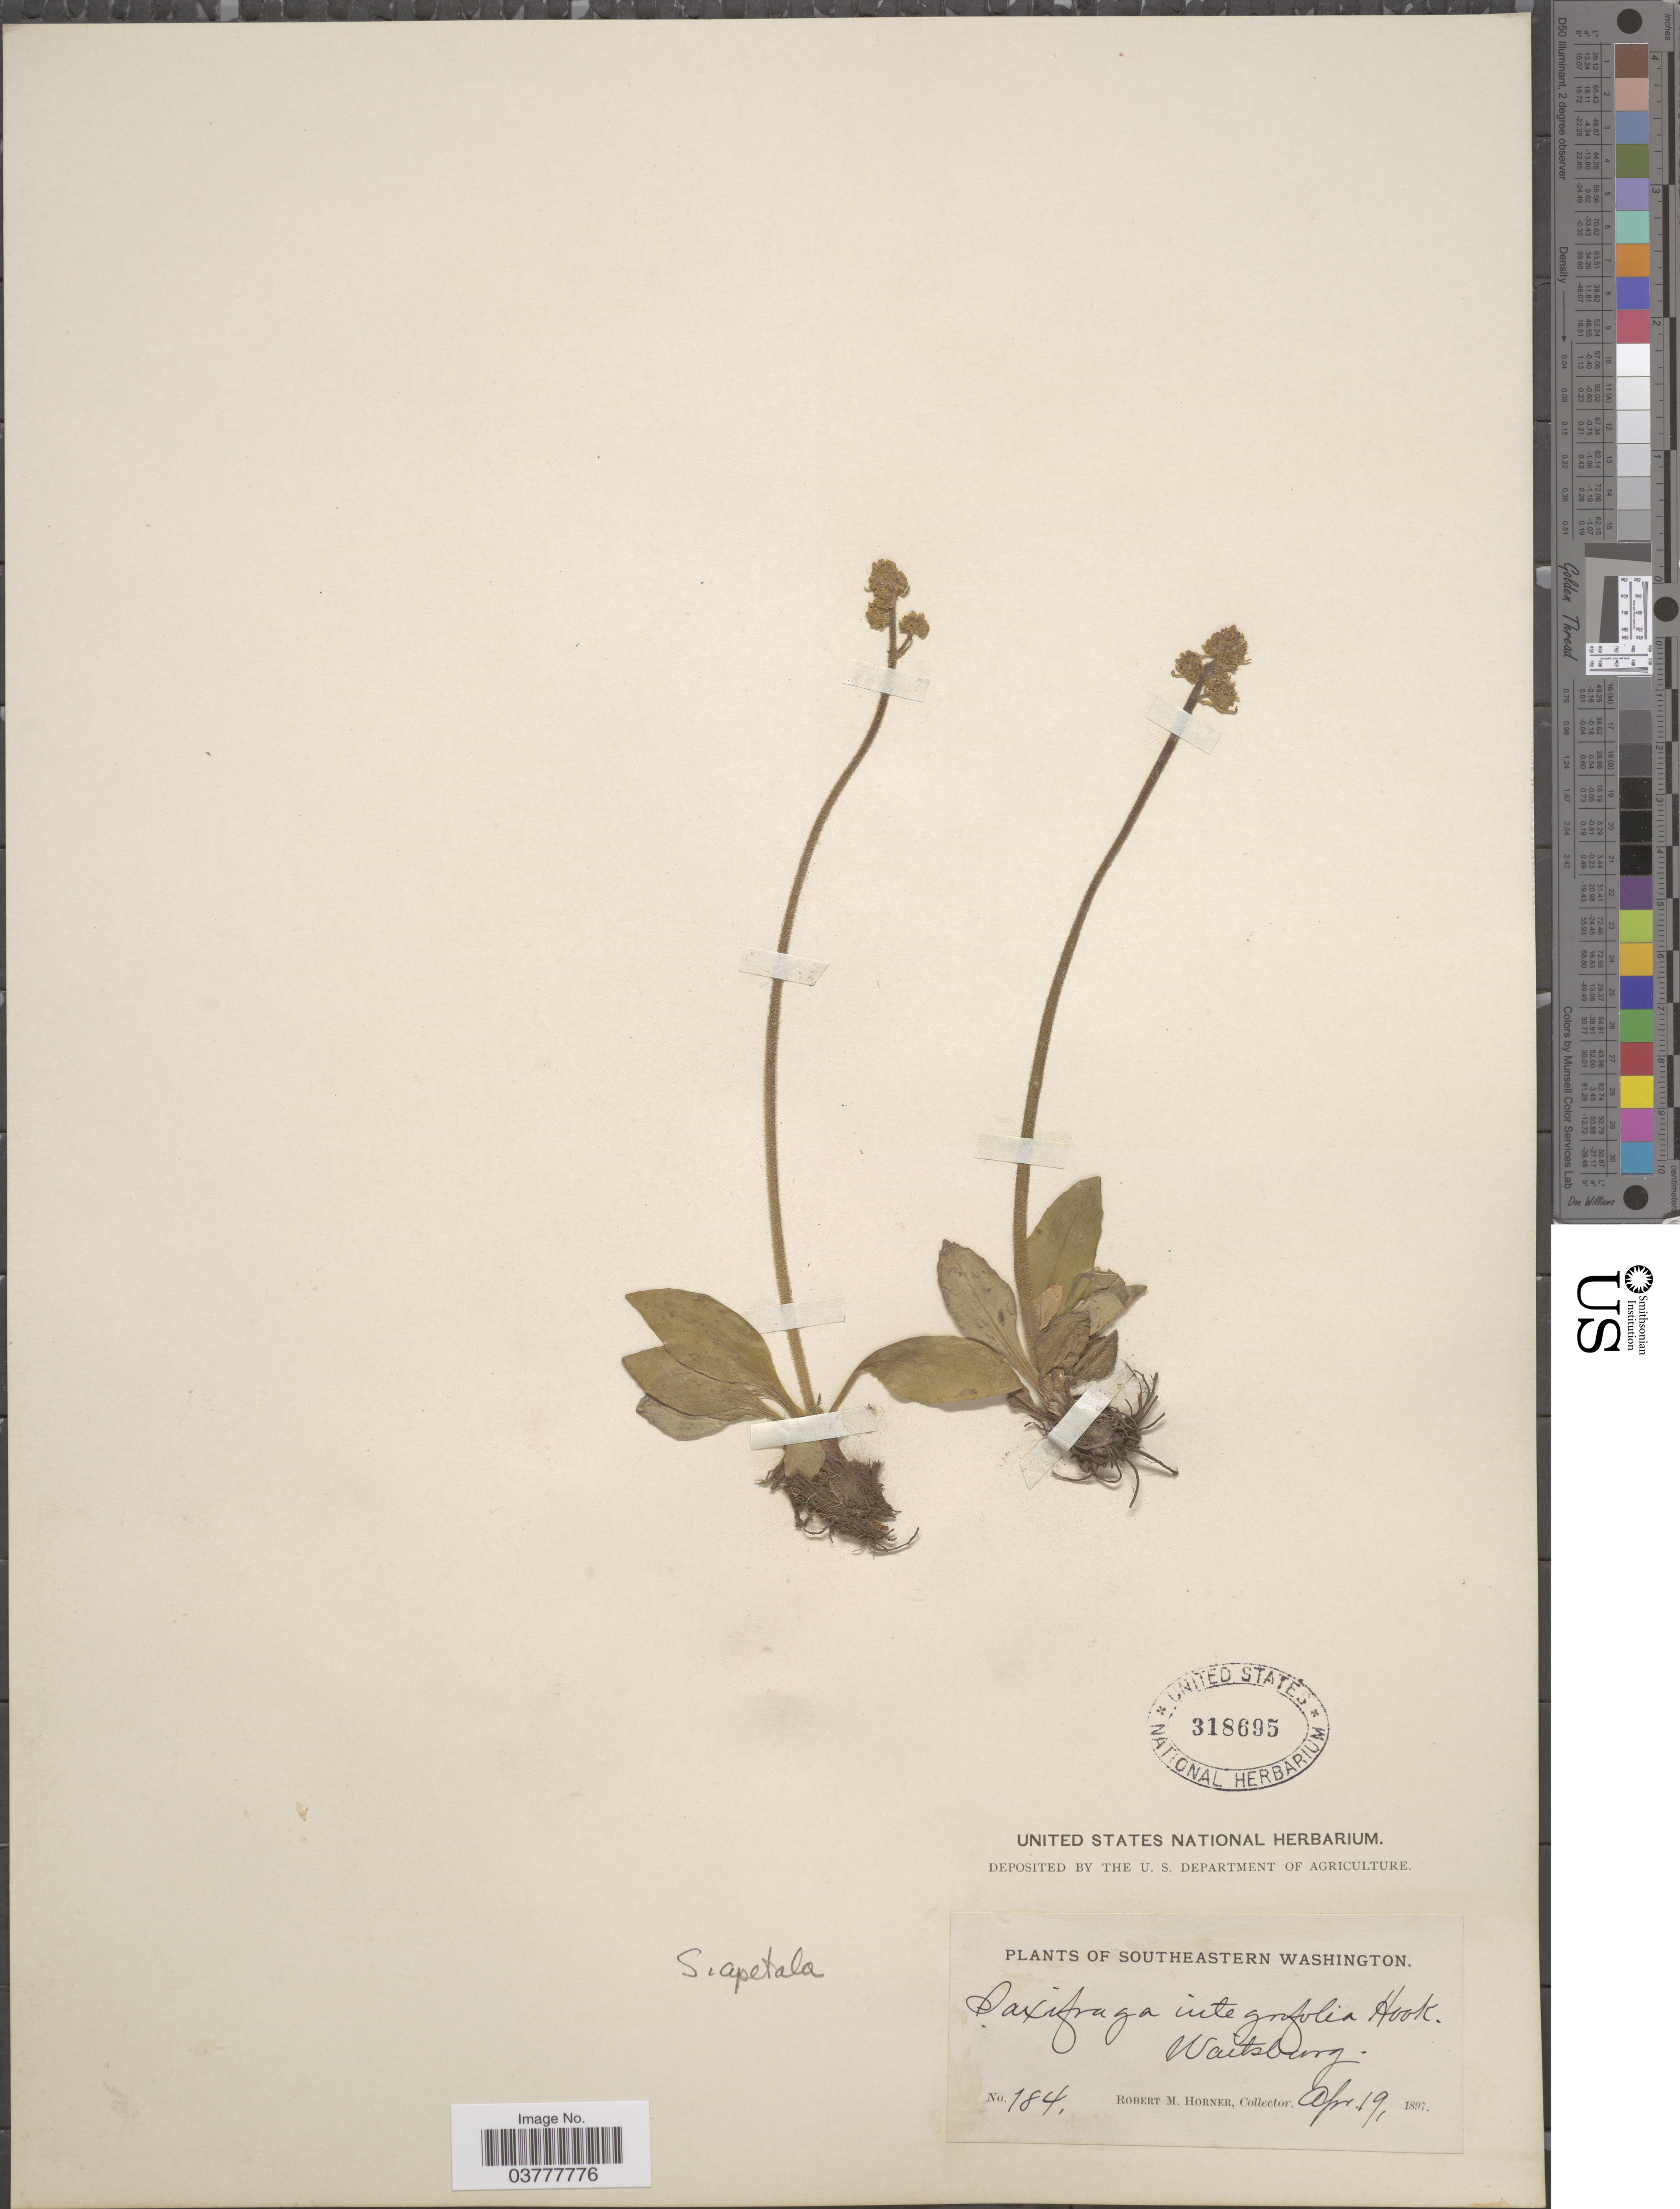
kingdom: Plantae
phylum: Tracheophyta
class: Magnoliopsida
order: Saxifragales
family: Saxifragaceae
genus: Micranthes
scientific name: Micranthes apetala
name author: (Piper) Small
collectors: R. Horner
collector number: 184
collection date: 1897-04-19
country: United States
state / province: Washington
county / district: Walla Walla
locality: Southeastern Washington. Waitsburg.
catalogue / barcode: US 318695